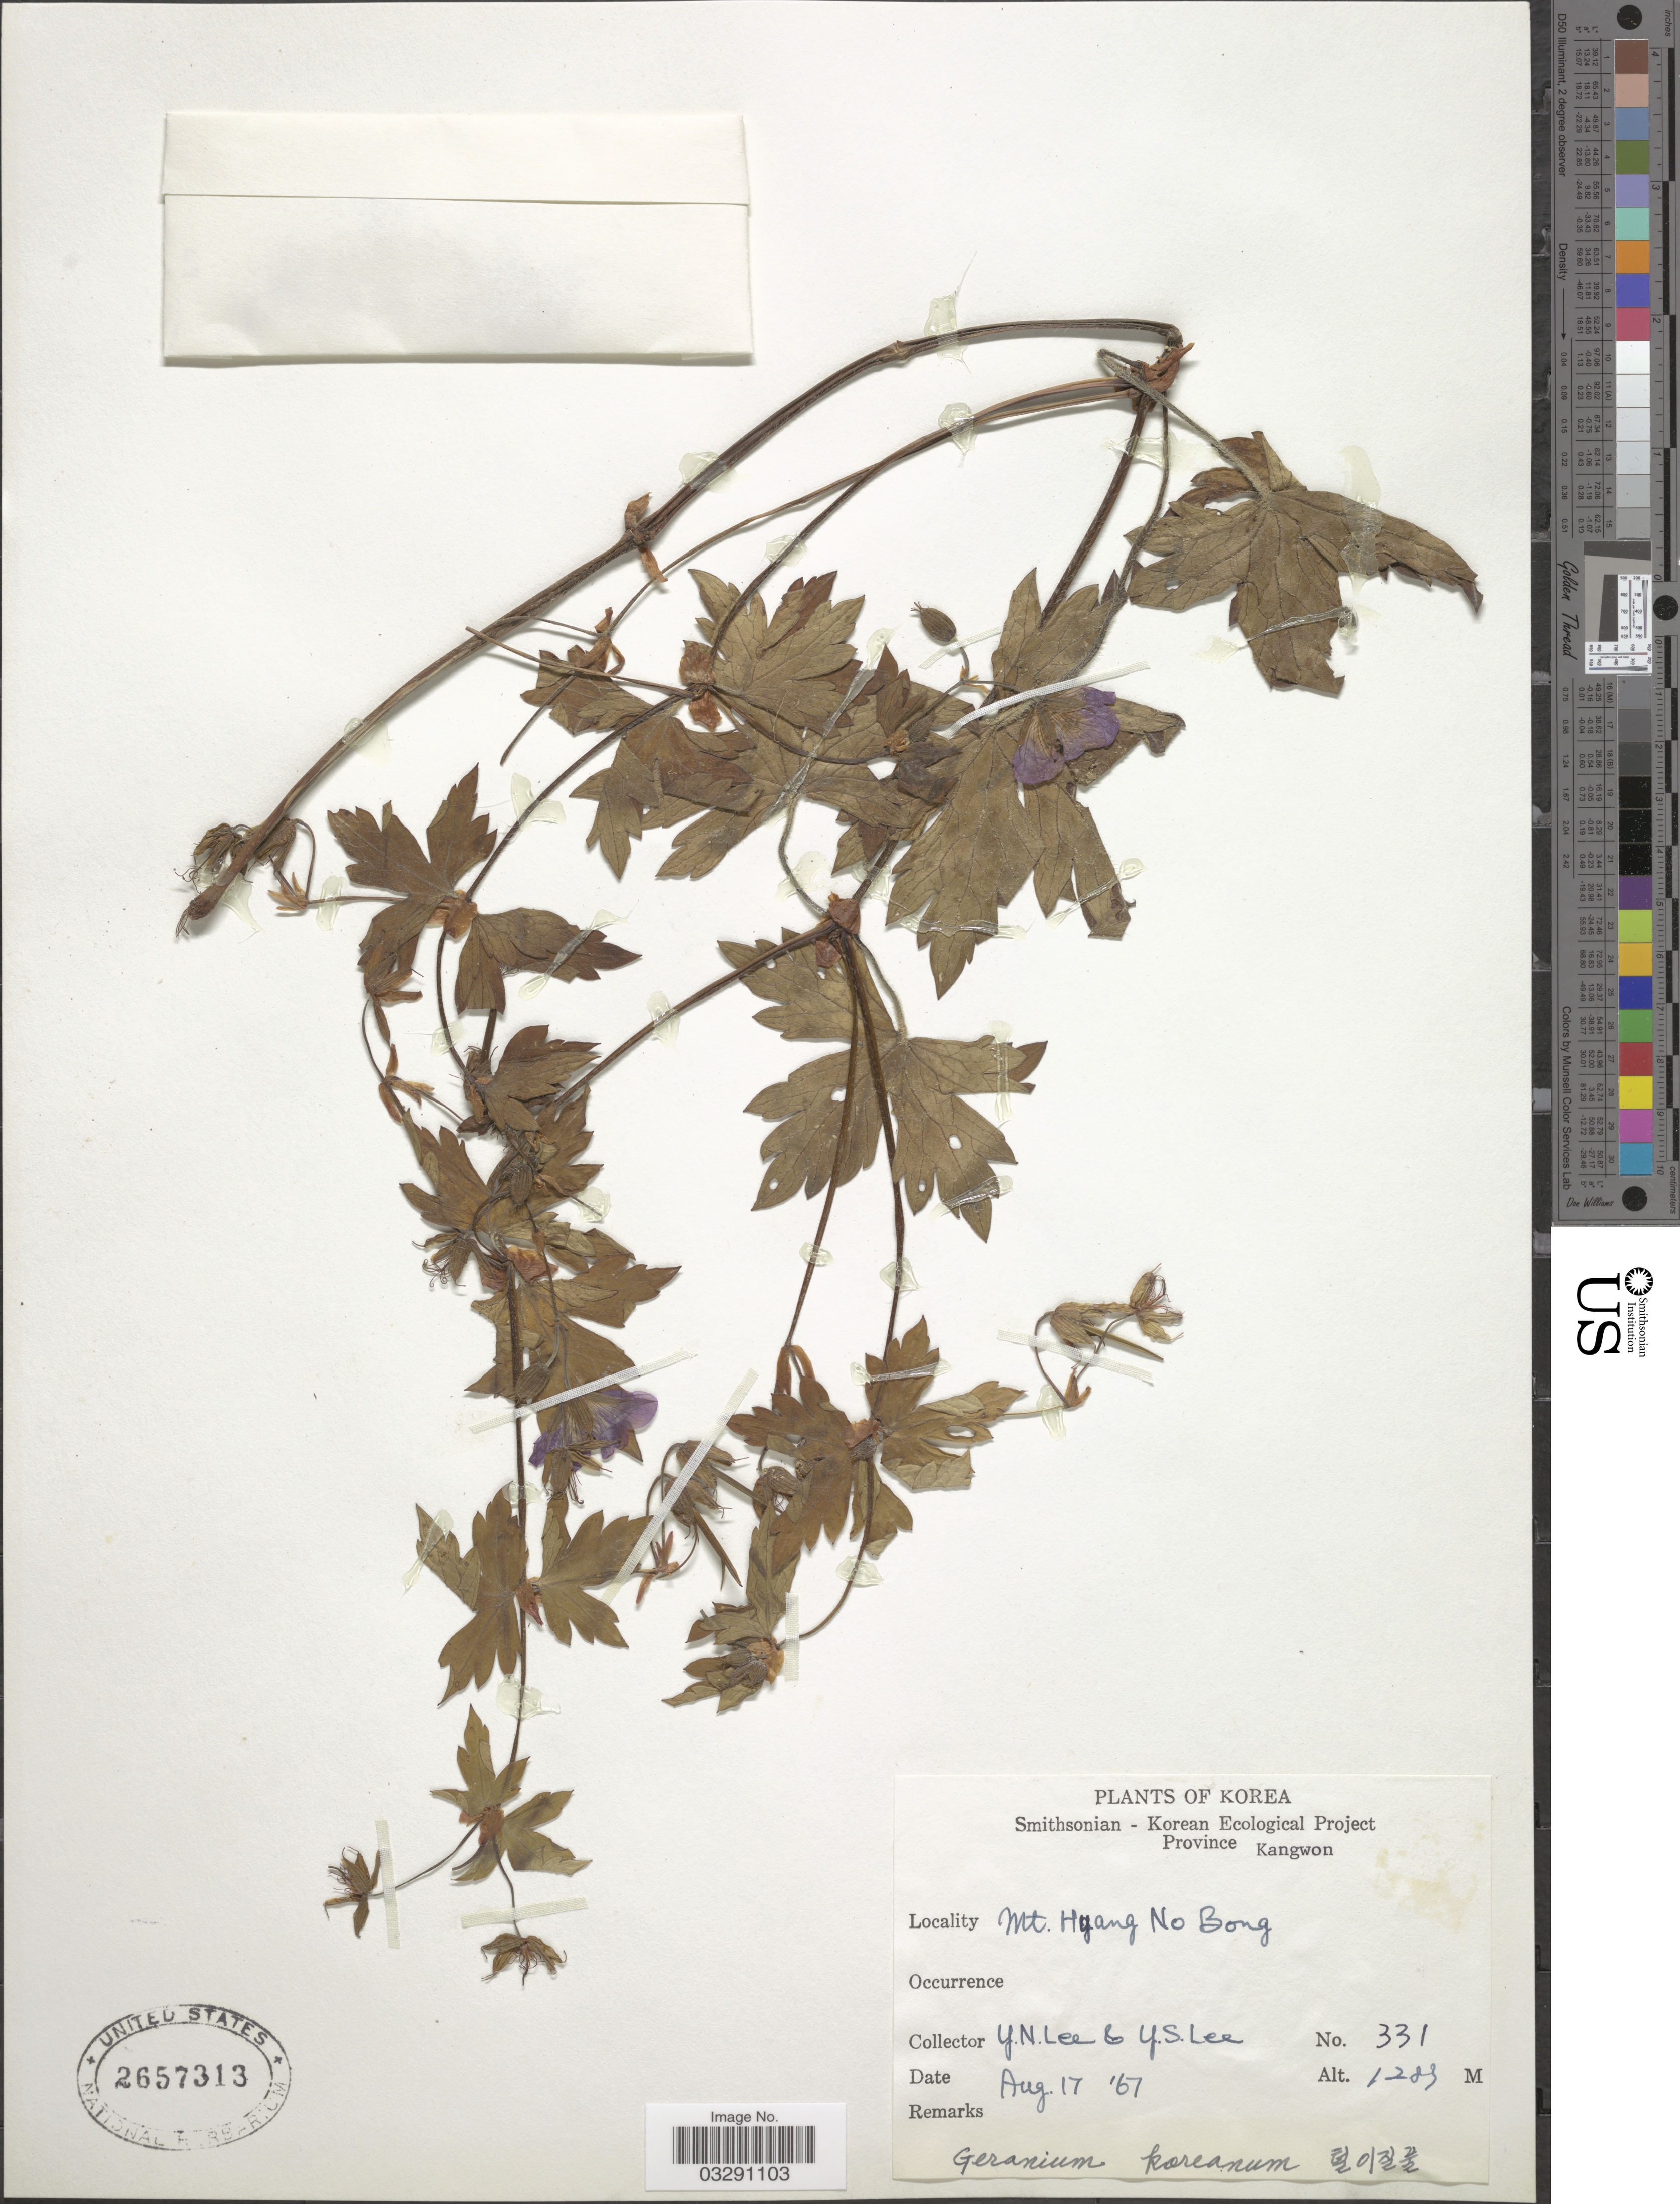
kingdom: Plantae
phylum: Tracheophyta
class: Magnoliopsida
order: Geraniales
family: Geraniaceae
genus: Geranium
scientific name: Geranium koreanum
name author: Kom.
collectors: Y. N. Lee & Y. S. Lee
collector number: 331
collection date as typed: Transcribed d/m/y: 17/8/67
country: South Korea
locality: Province Kangwon. Mt. Hyang No Bong.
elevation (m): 1283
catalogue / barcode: US 2657313